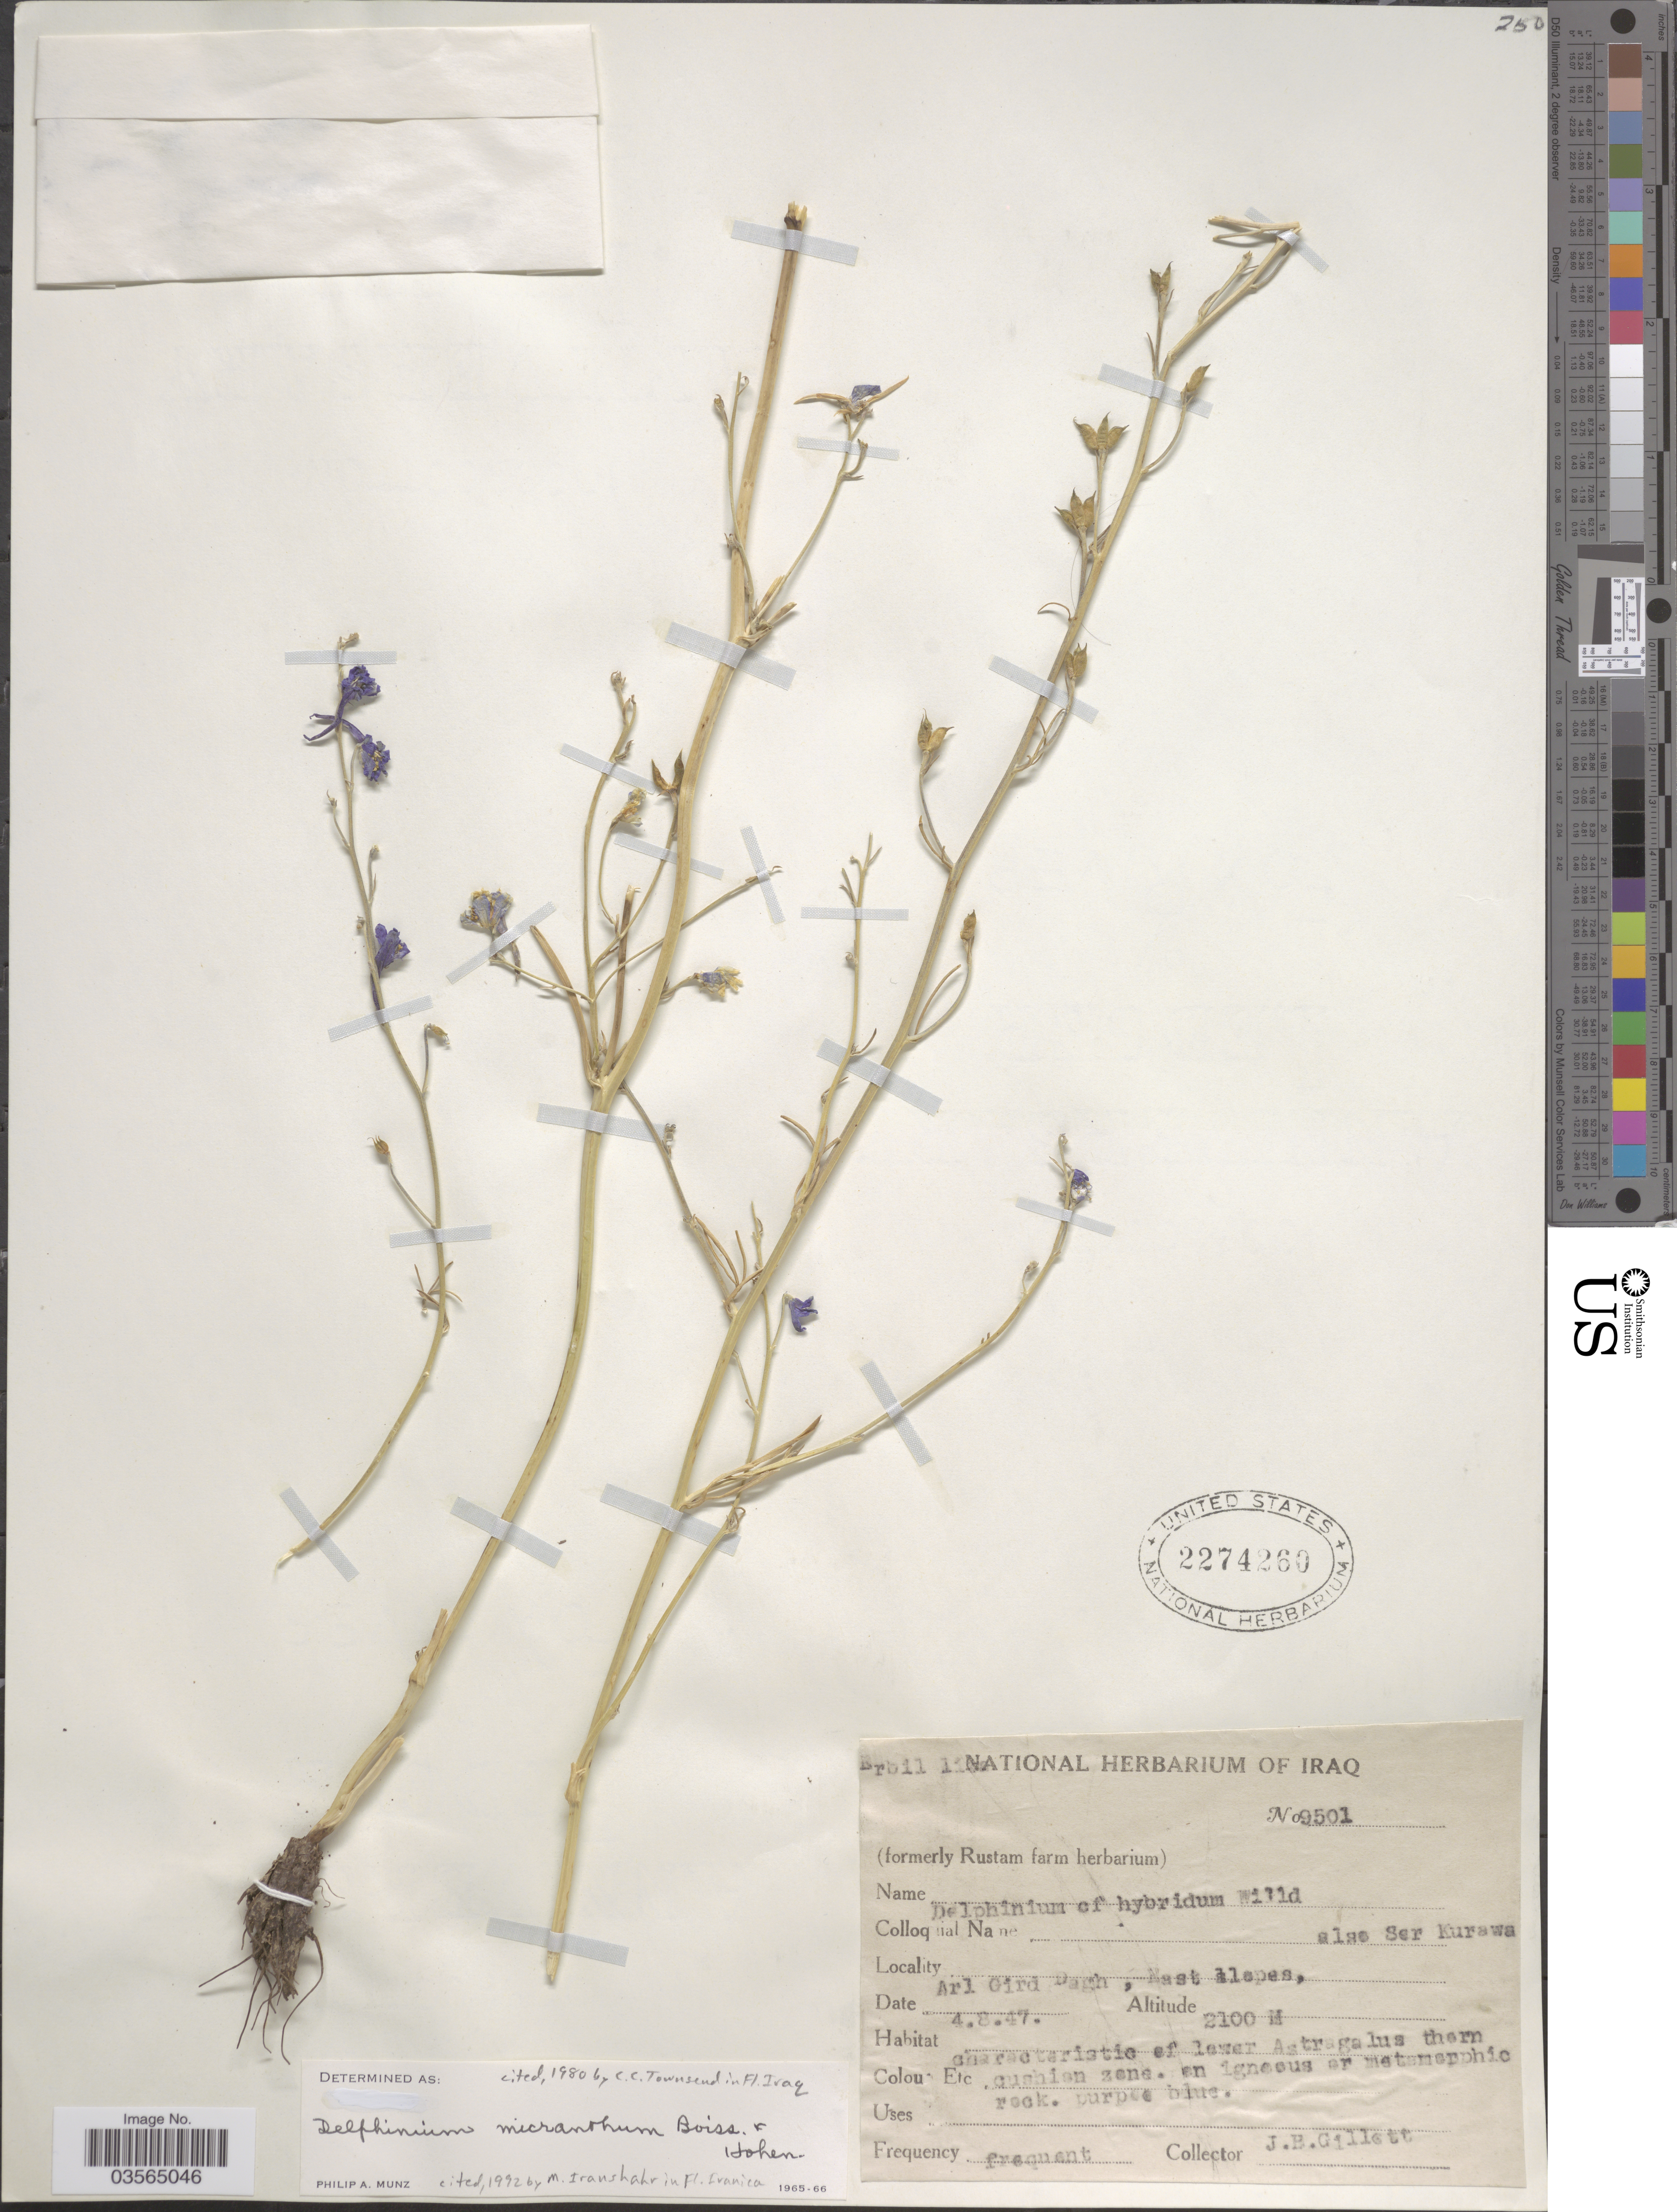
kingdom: Plantae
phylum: Tracheophyta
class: Magnoliopsida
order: Ranunculales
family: Ranunculaceae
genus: Delphinium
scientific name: Delphinium micranthum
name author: Boiss. & Hohen.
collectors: J. B. Gillett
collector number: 9501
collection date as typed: Transcribed d/m/y: 4/8/47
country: Iraq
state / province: Arbīl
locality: Erbil liwa. Arl Gird Dagh, Nast slopes, also Ser Kurawa.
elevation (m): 2100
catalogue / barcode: US 2274260